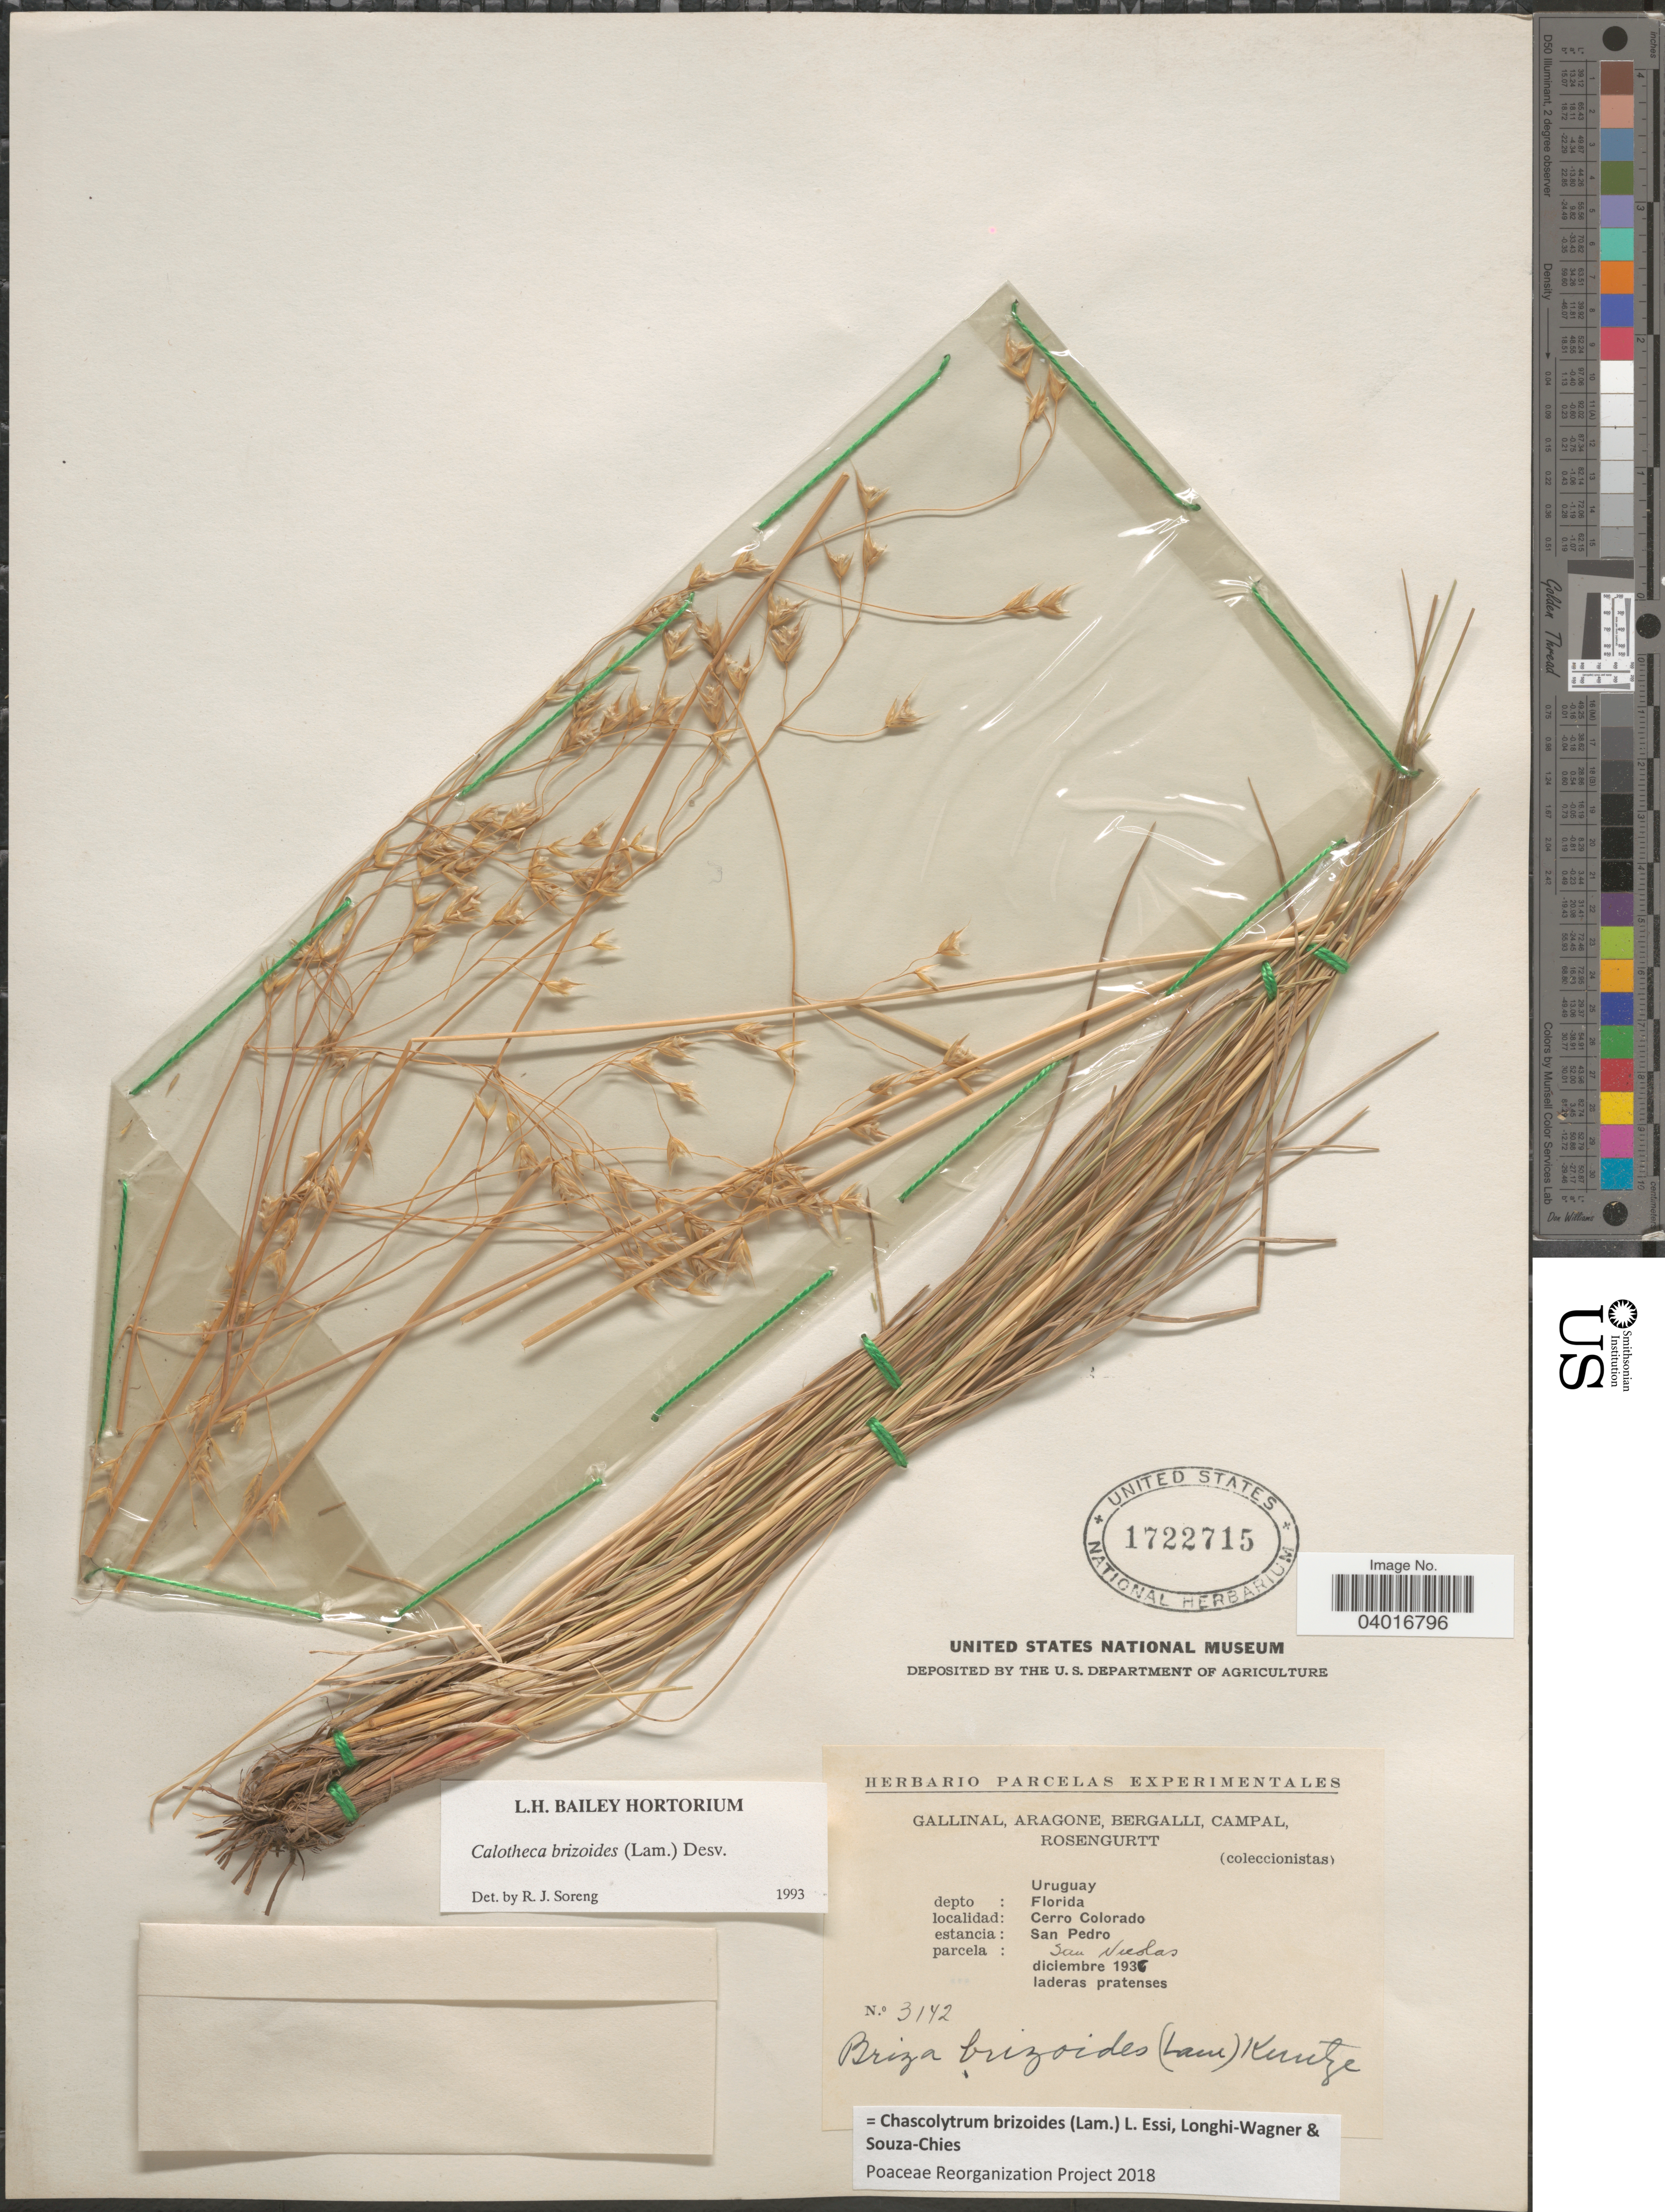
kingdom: Plantae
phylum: Tracheophyta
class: Liliopsida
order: Poales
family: Poaceae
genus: Chascolytrum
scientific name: Chascolytrum brizoides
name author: (Lam.) L. Essi et al.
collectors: -. Gallinal, -- Aragone, -- Bergalli, -- Campal & Rosengurtt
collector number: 3142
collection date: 1936-12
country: Uruguay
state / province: Florida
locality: Depto: Florida. Cerro Colorado. Estancia: San Pedro. San Nicolas.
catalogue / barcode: US 1722715